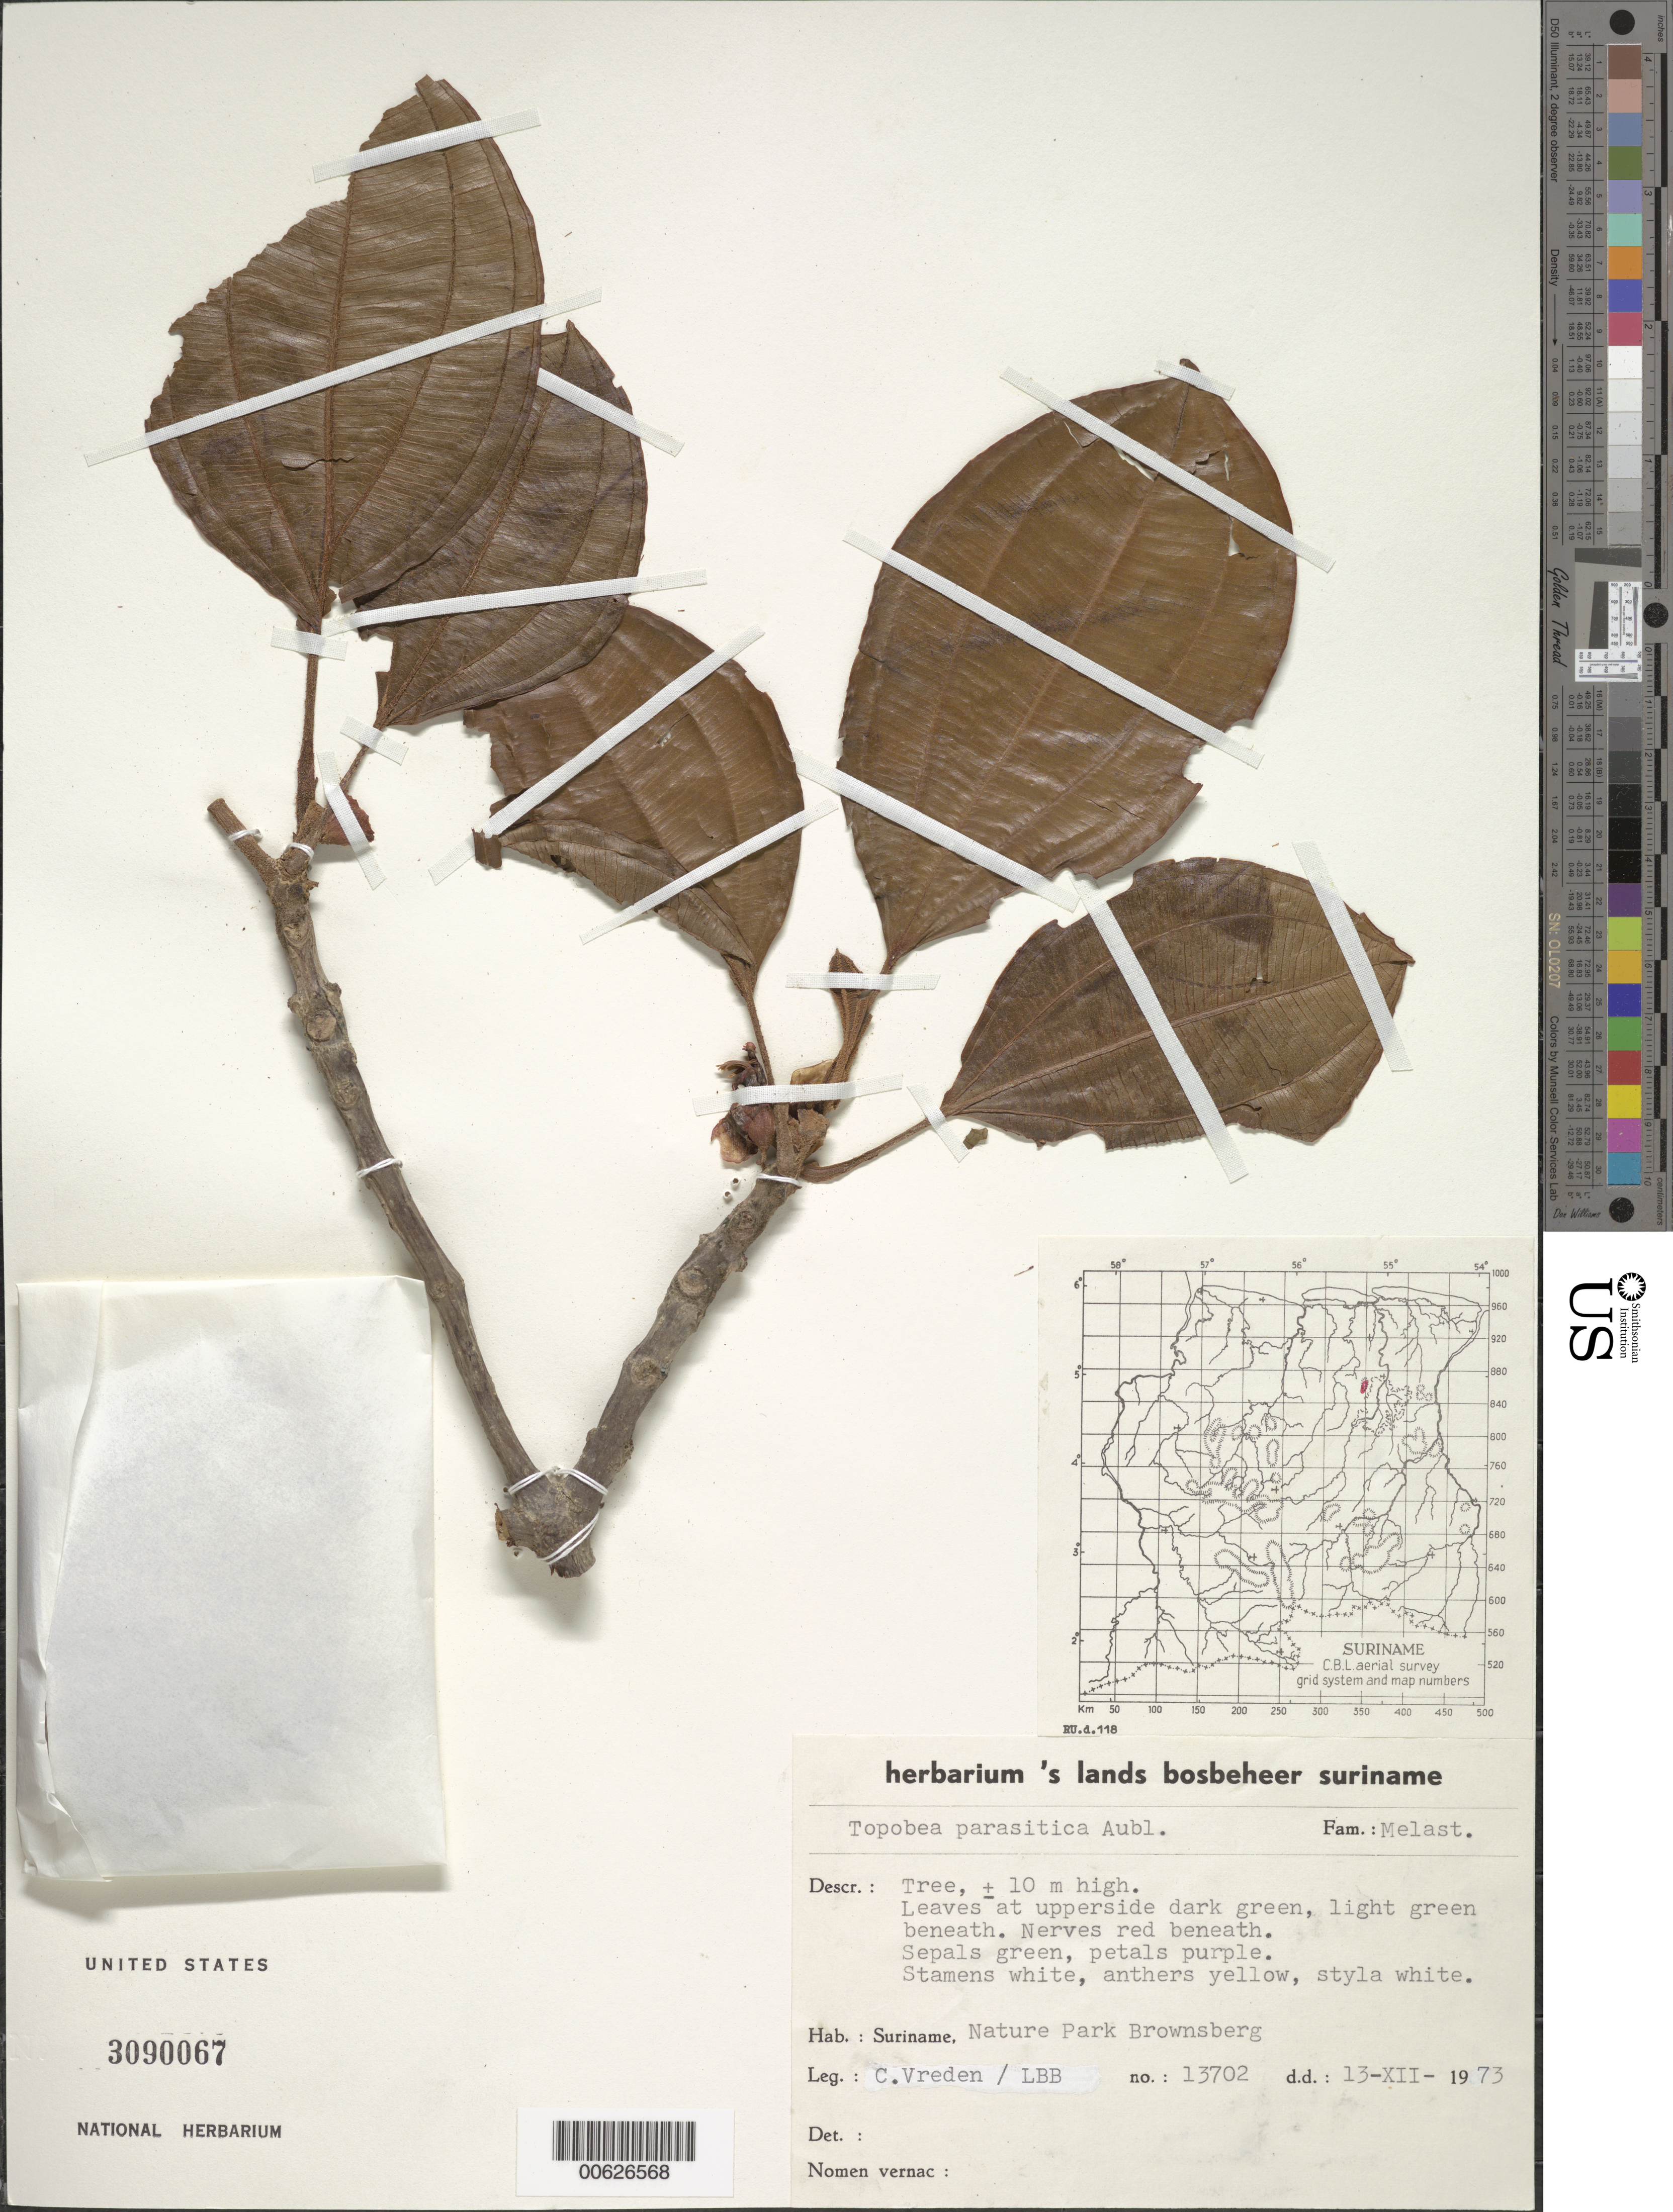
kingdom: Plantae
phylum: Tracheophyta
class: Magnoliopsida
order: Myrtales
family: Melastomataceae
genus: Topobea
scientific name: Topobea parasitica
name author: Aubl.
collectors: C. Vreden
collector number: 13702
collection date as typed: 13-Dec-73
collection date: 1973-12-13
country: Suriname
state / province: Brokopondo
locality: Brownsberg Nature Reserve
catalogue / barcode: US 3090067